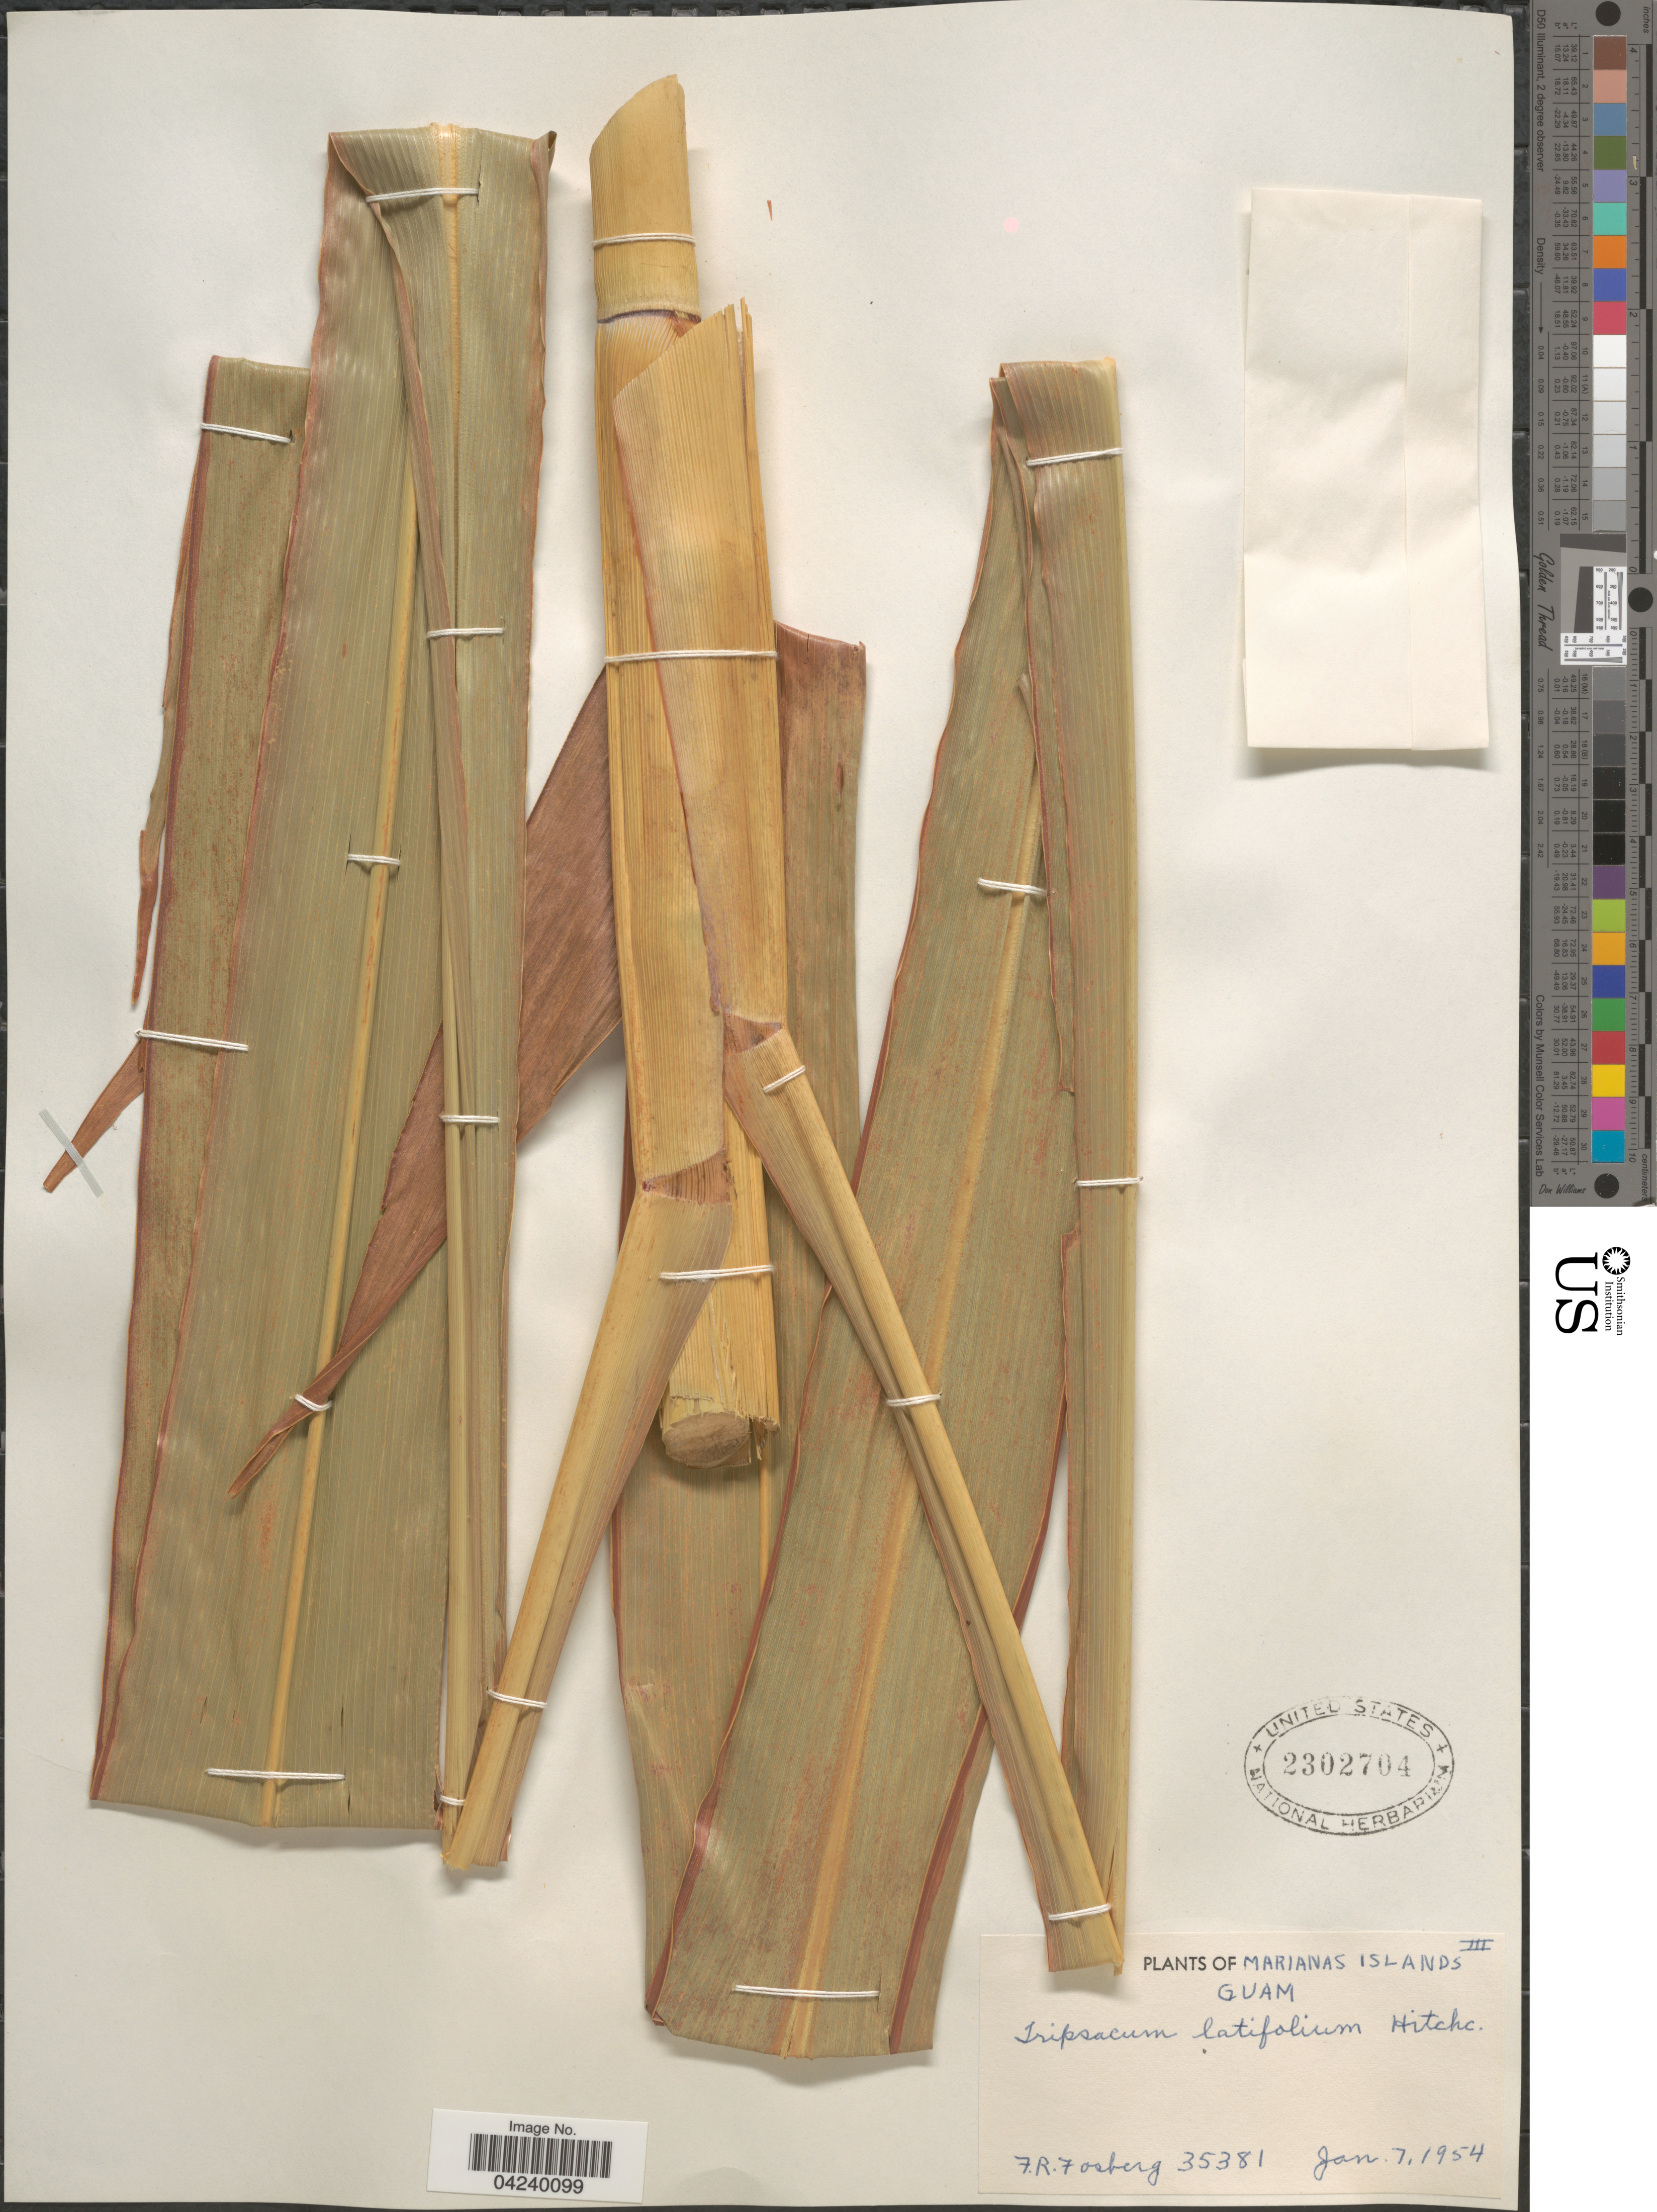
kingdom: Plantae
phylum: Tracheophyta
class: Liliopsida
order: Poales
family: Poaceae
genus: Tripsacum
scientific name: Tripsacum latifolium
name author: Hitchc.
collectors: F. R. Fosberg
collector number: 35381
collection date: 1954-01-07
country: Guam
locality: Marianas Islands.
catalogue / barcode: US 2302704